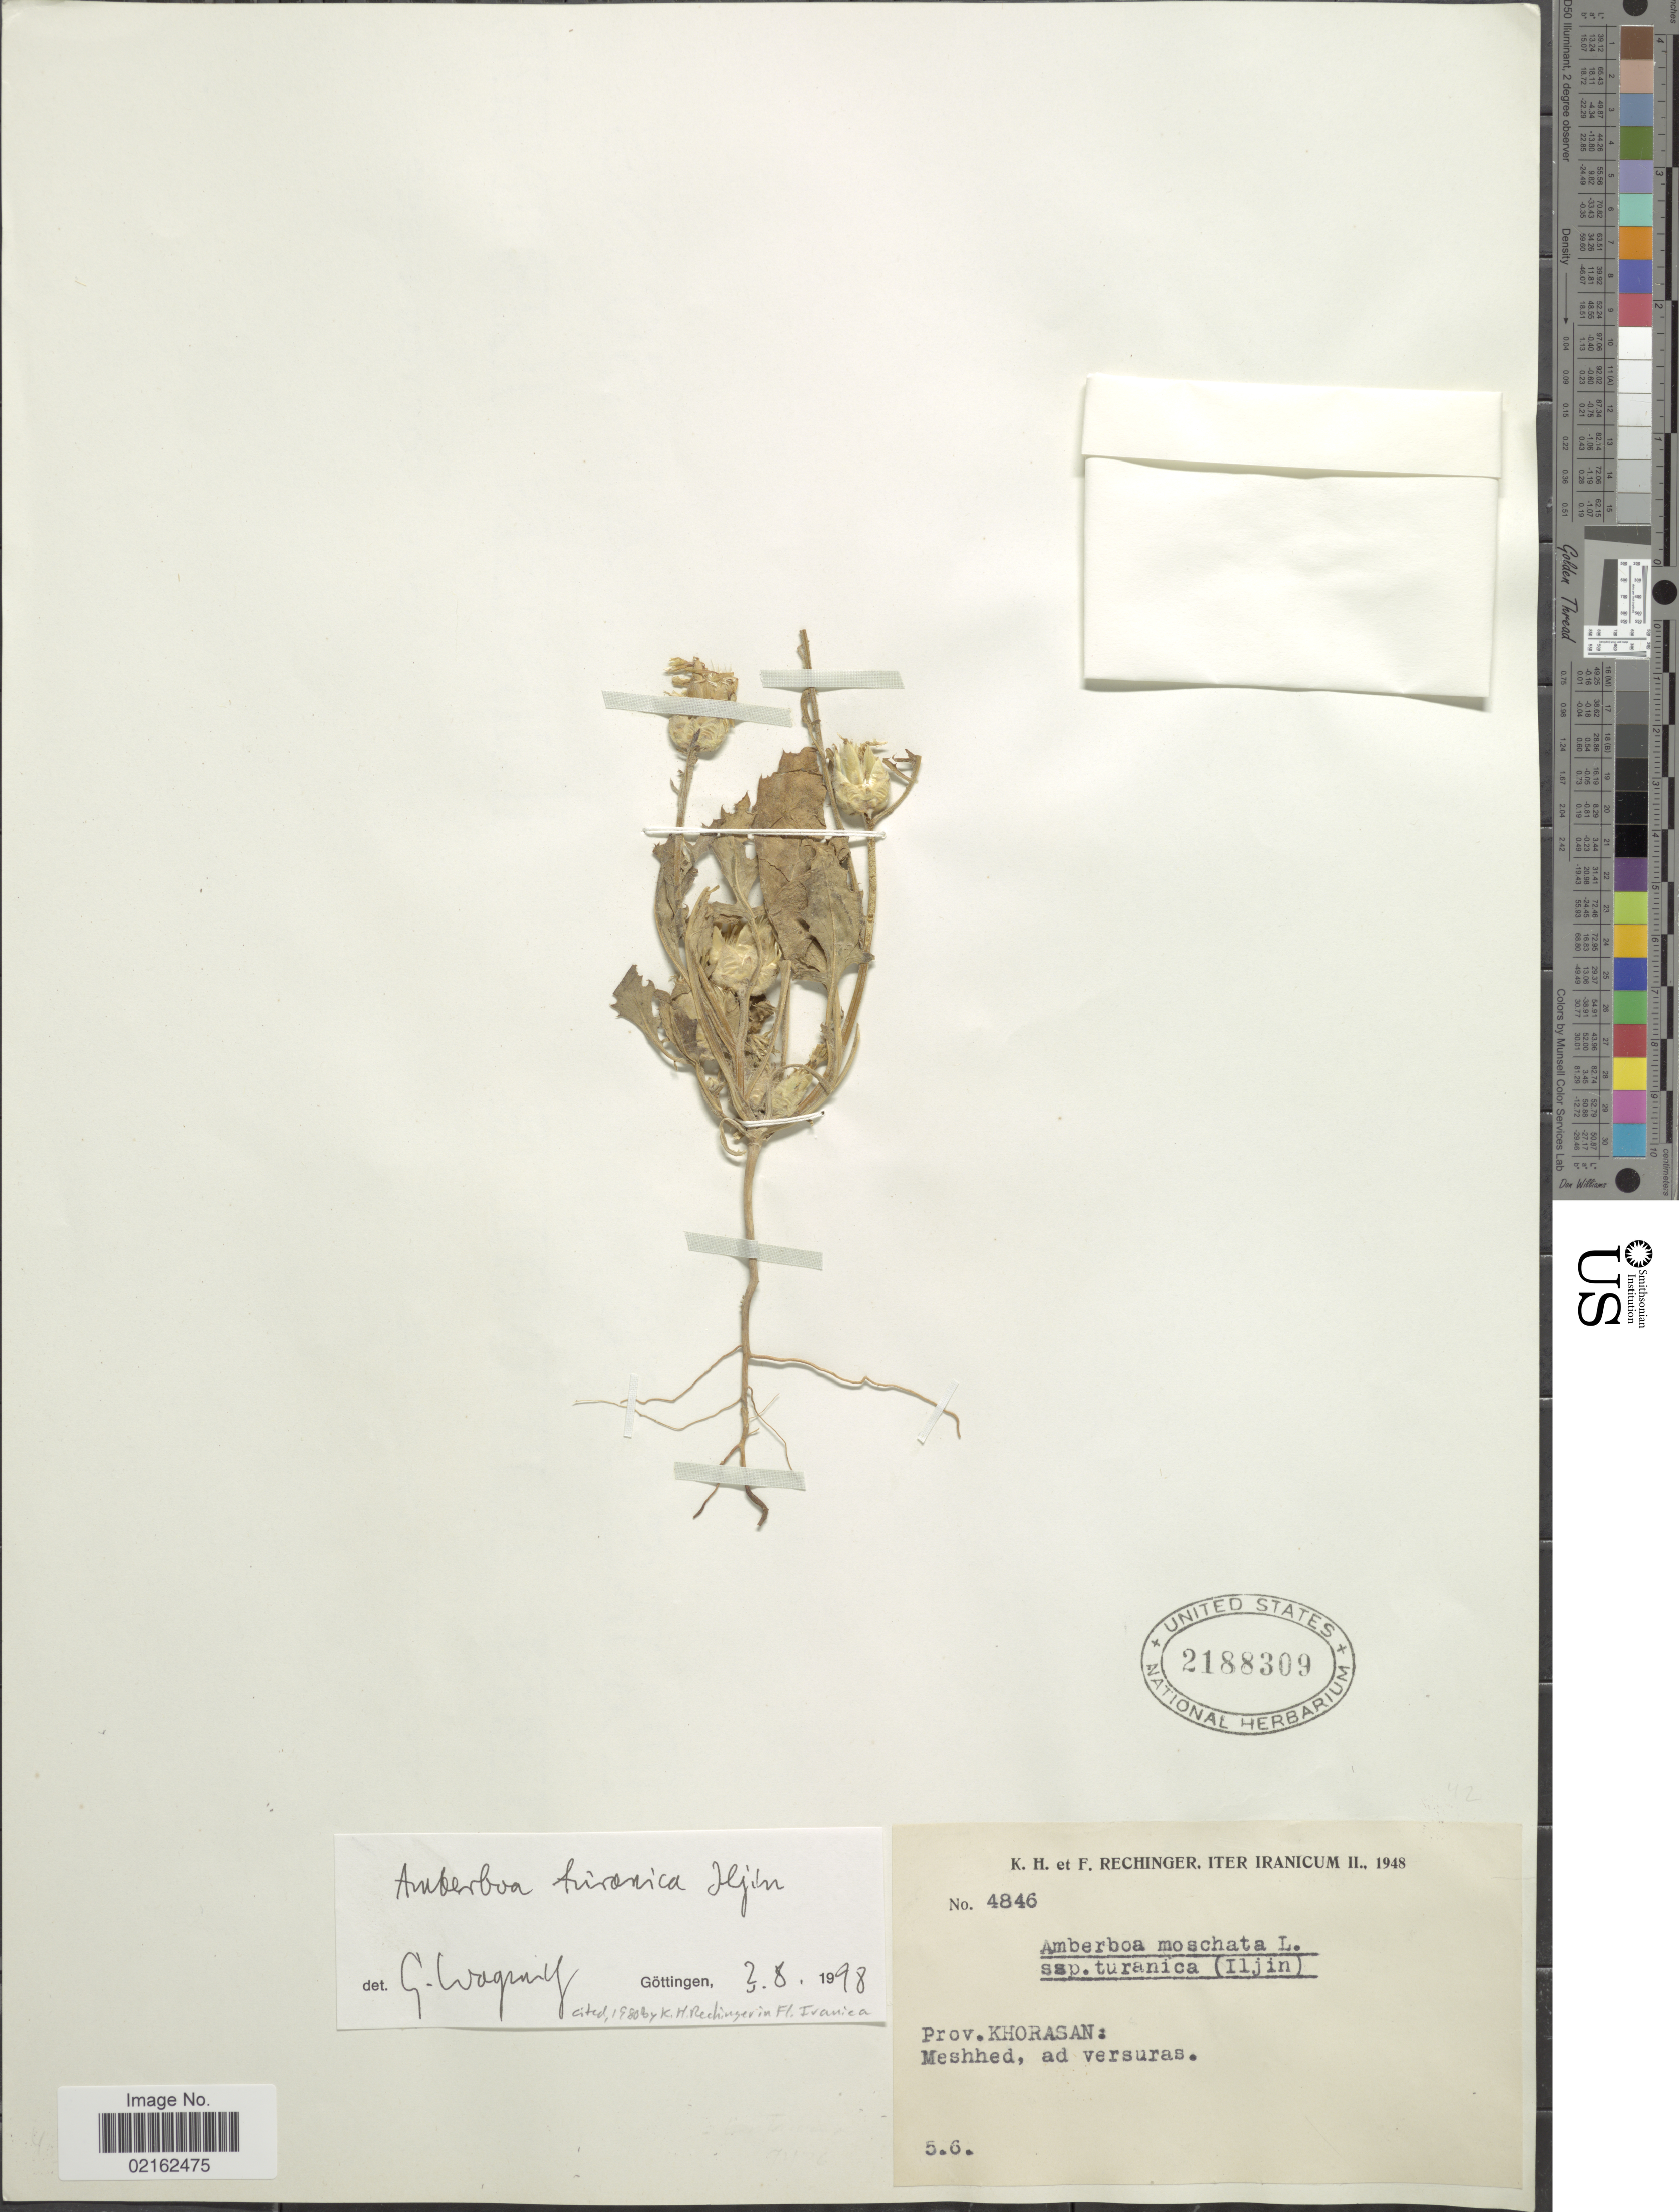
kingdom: Plantae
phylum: Tracheophyta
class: Magnoliopsida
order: Asterales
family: Asteraceae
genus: Amberboa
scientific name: Amberboa turanica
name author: Iljin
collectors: K. H. Rechinger & F. Rechinger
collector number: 4846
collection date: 1948-06-05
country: Iran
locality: Prov. Khorasan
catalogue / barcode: US 2188309